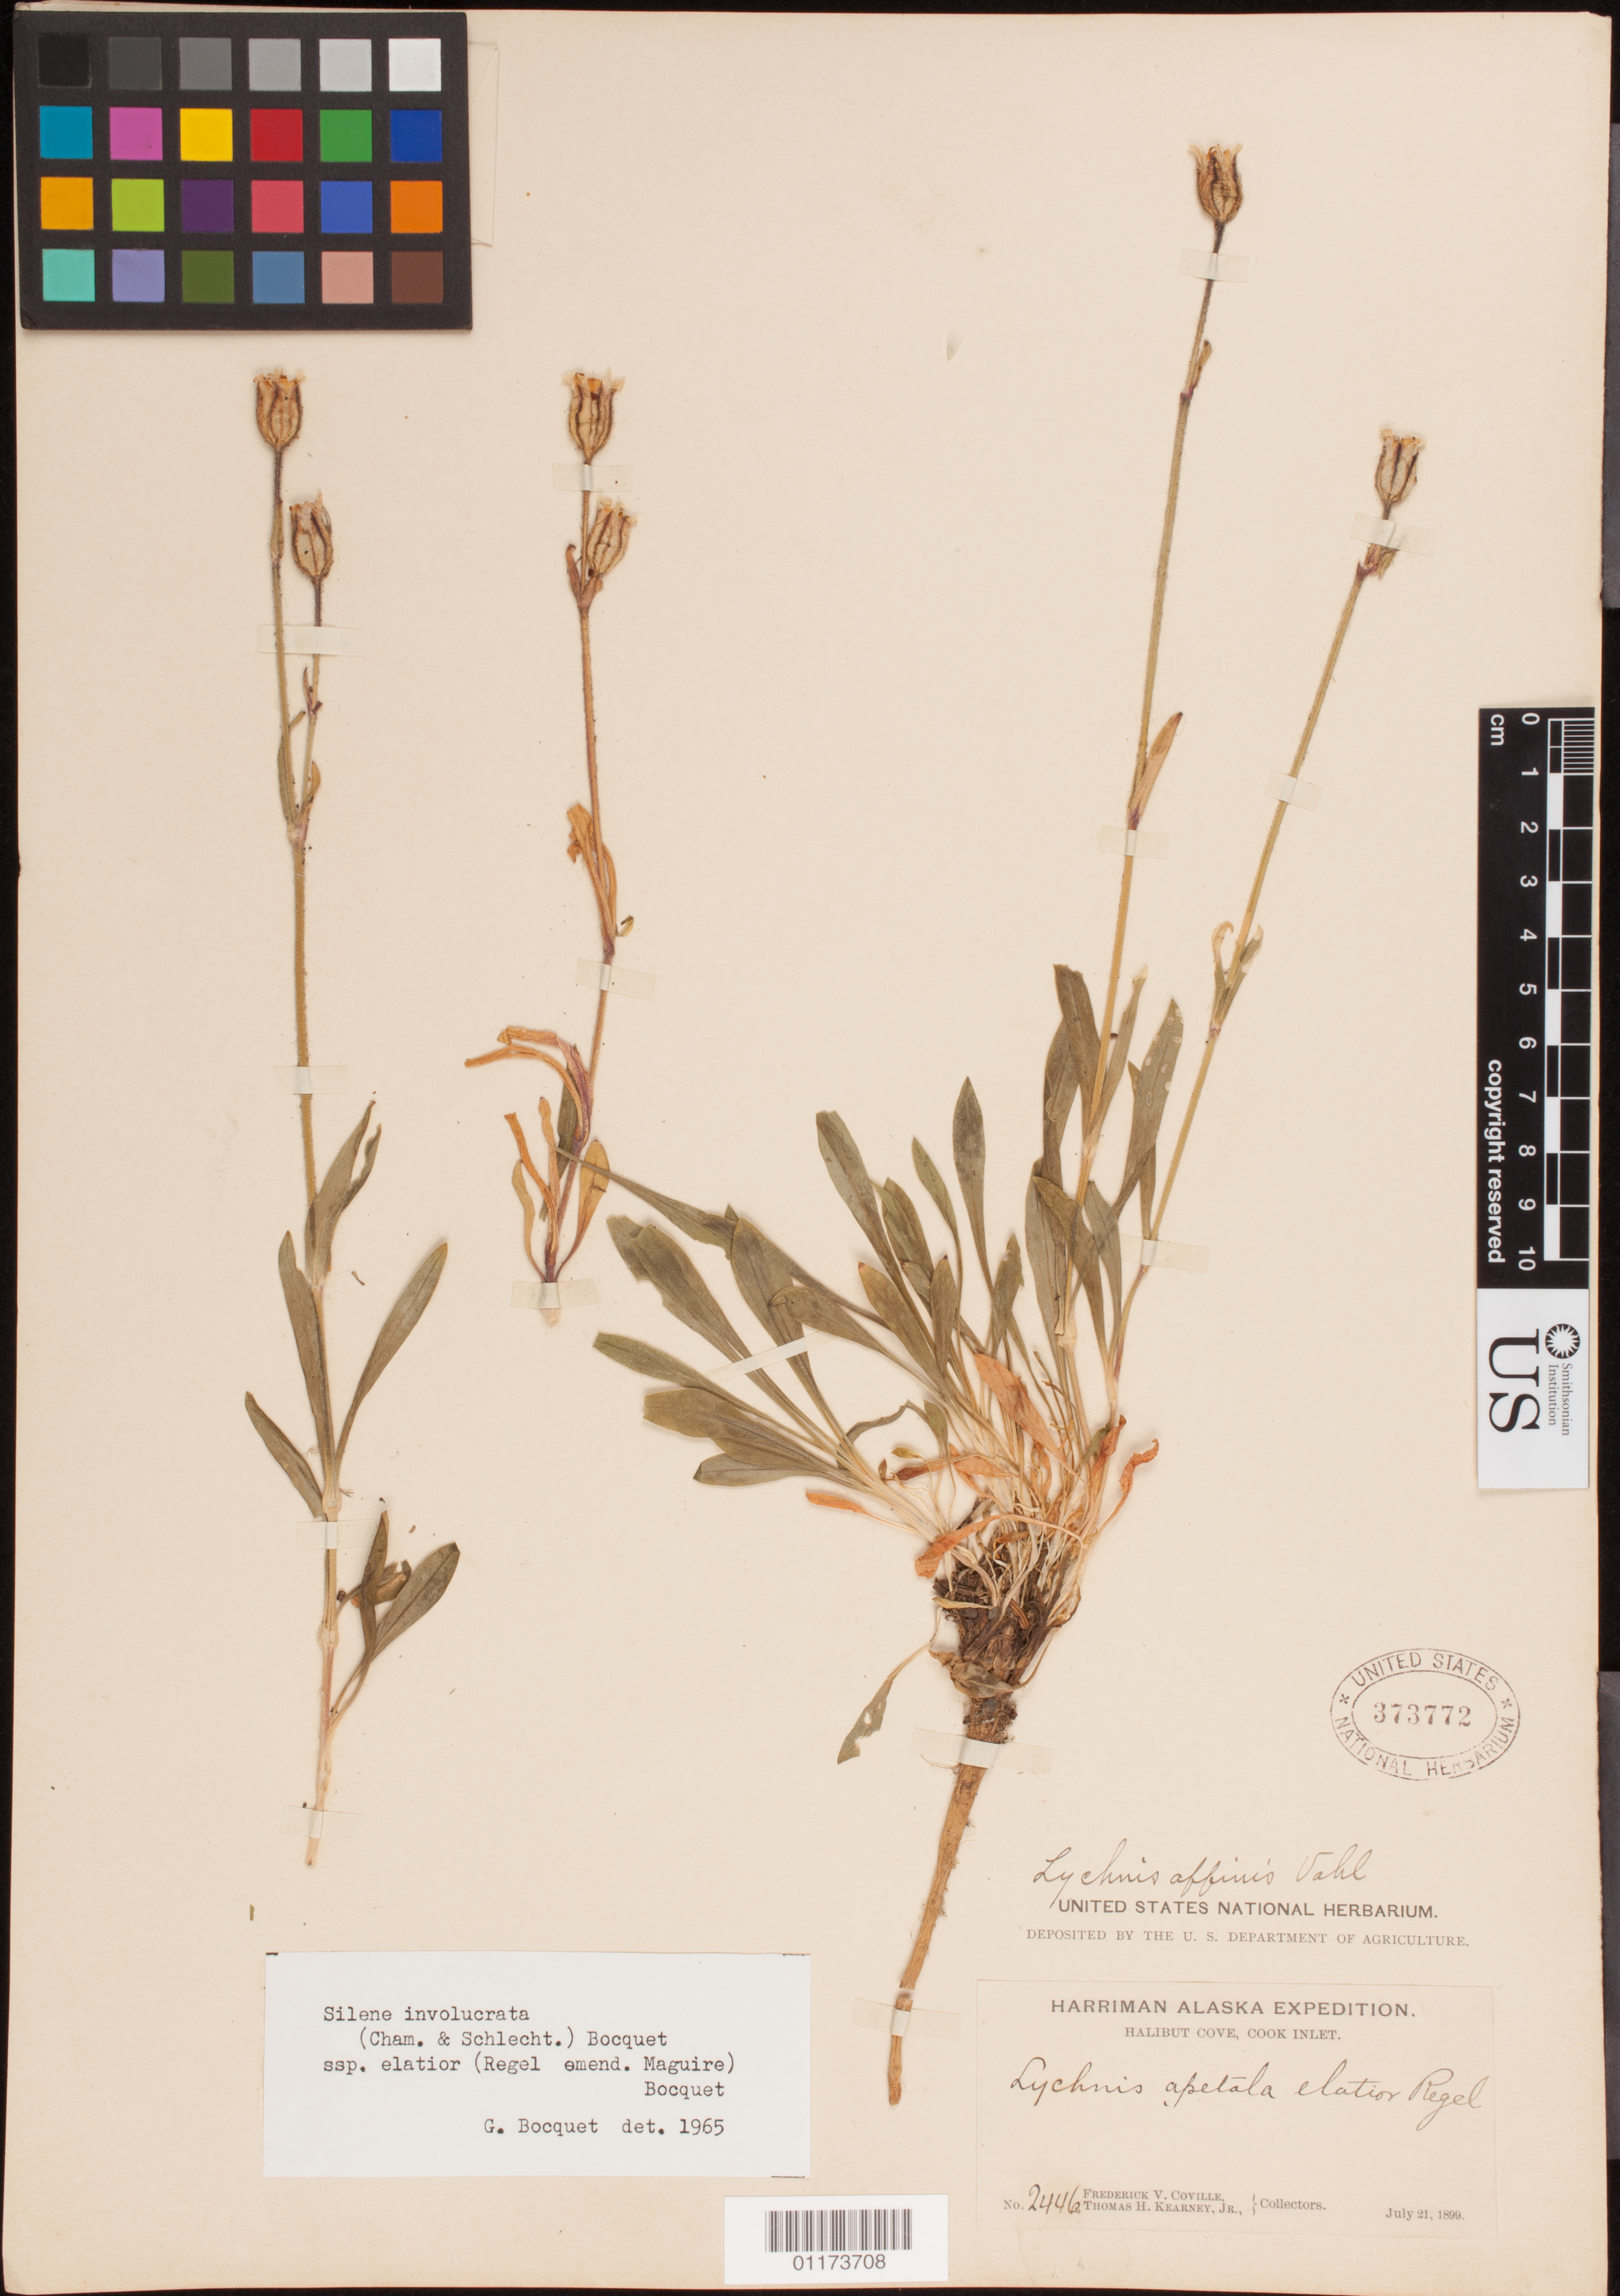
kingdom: Plantae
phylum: Tracheophyta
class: Magnoliopsida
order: Caryophyllales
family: Caryophyllaceae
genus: Silene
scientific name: Silene involucrata subsp. elatior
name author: Bocquet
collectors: F. V. Coville & T. H. Kearney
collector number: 2446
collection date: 1899-07-21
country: United States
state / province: Alaska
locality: Halibut Cove, Cook Inlet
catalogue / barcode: US 373772